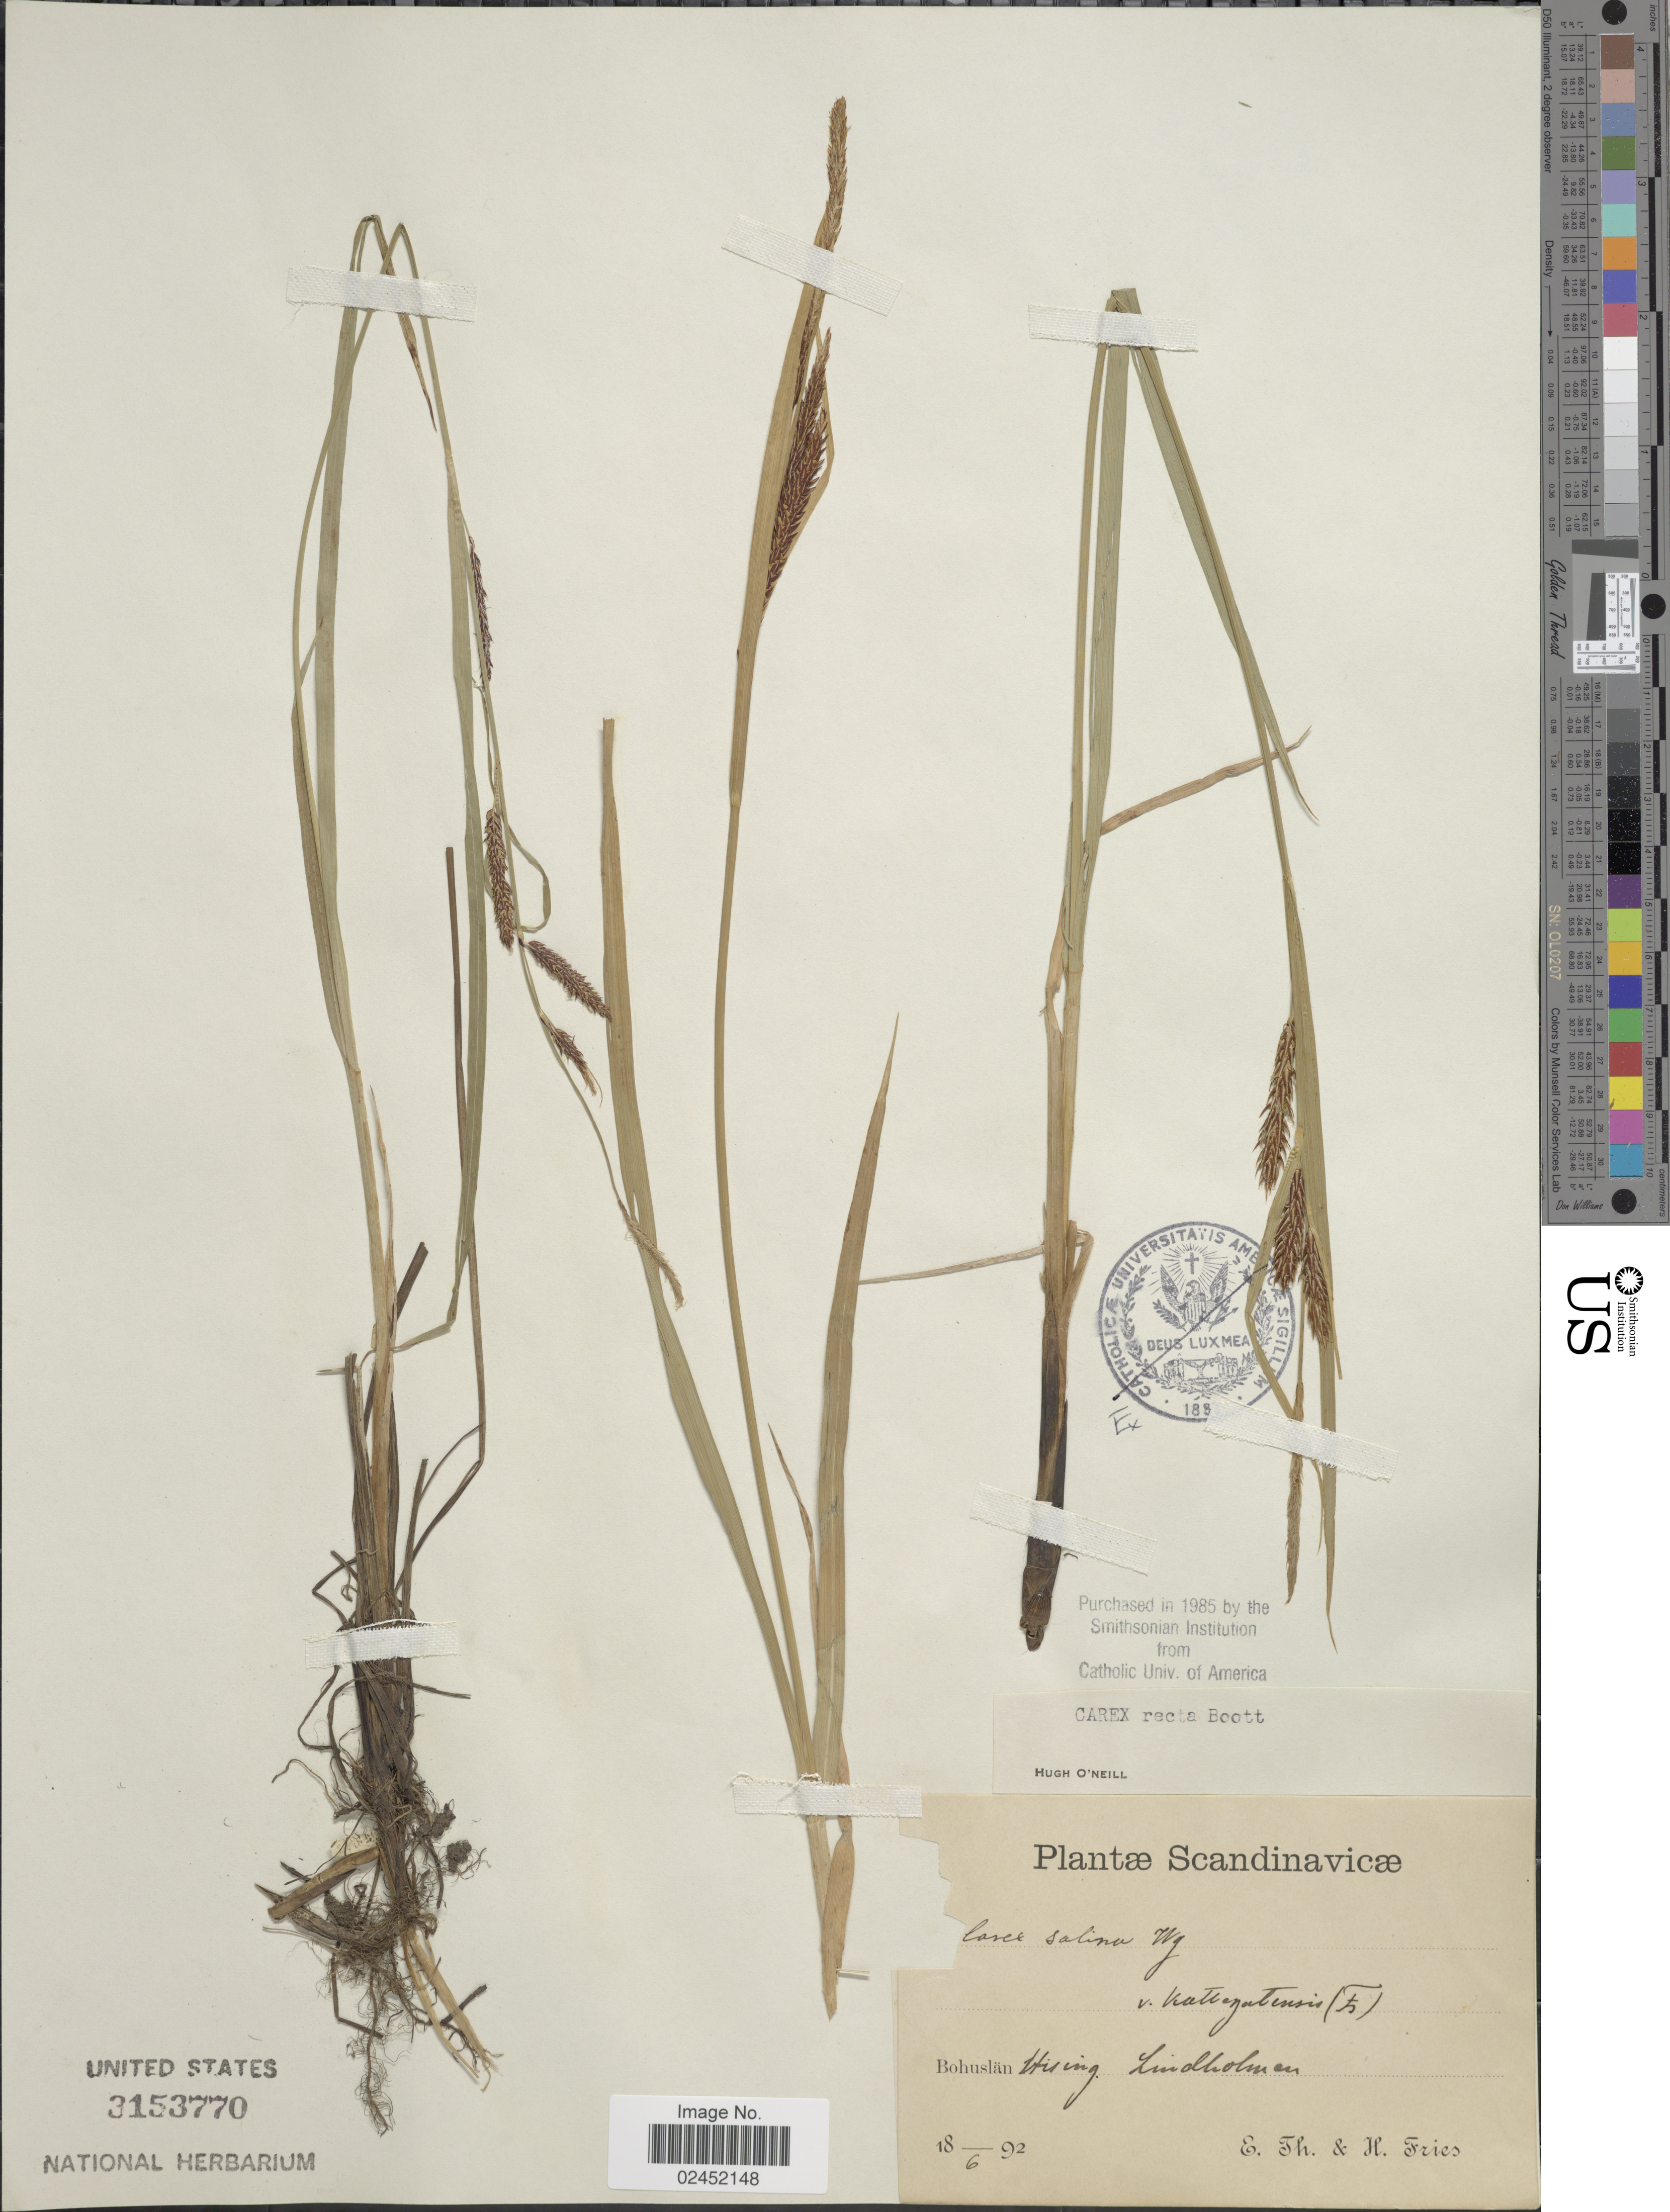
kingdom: Plantae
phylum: Tracheophyta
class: Liliopsida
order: Poales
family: Cyperaceae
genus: Carex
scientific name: Carex recta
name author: Boott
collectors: E. Fries & H. Fries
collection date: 1892-06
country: Sweden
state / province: Västra Götaland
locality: Bohuslan: Hising. Lindholmen.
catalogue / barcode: US 3153770